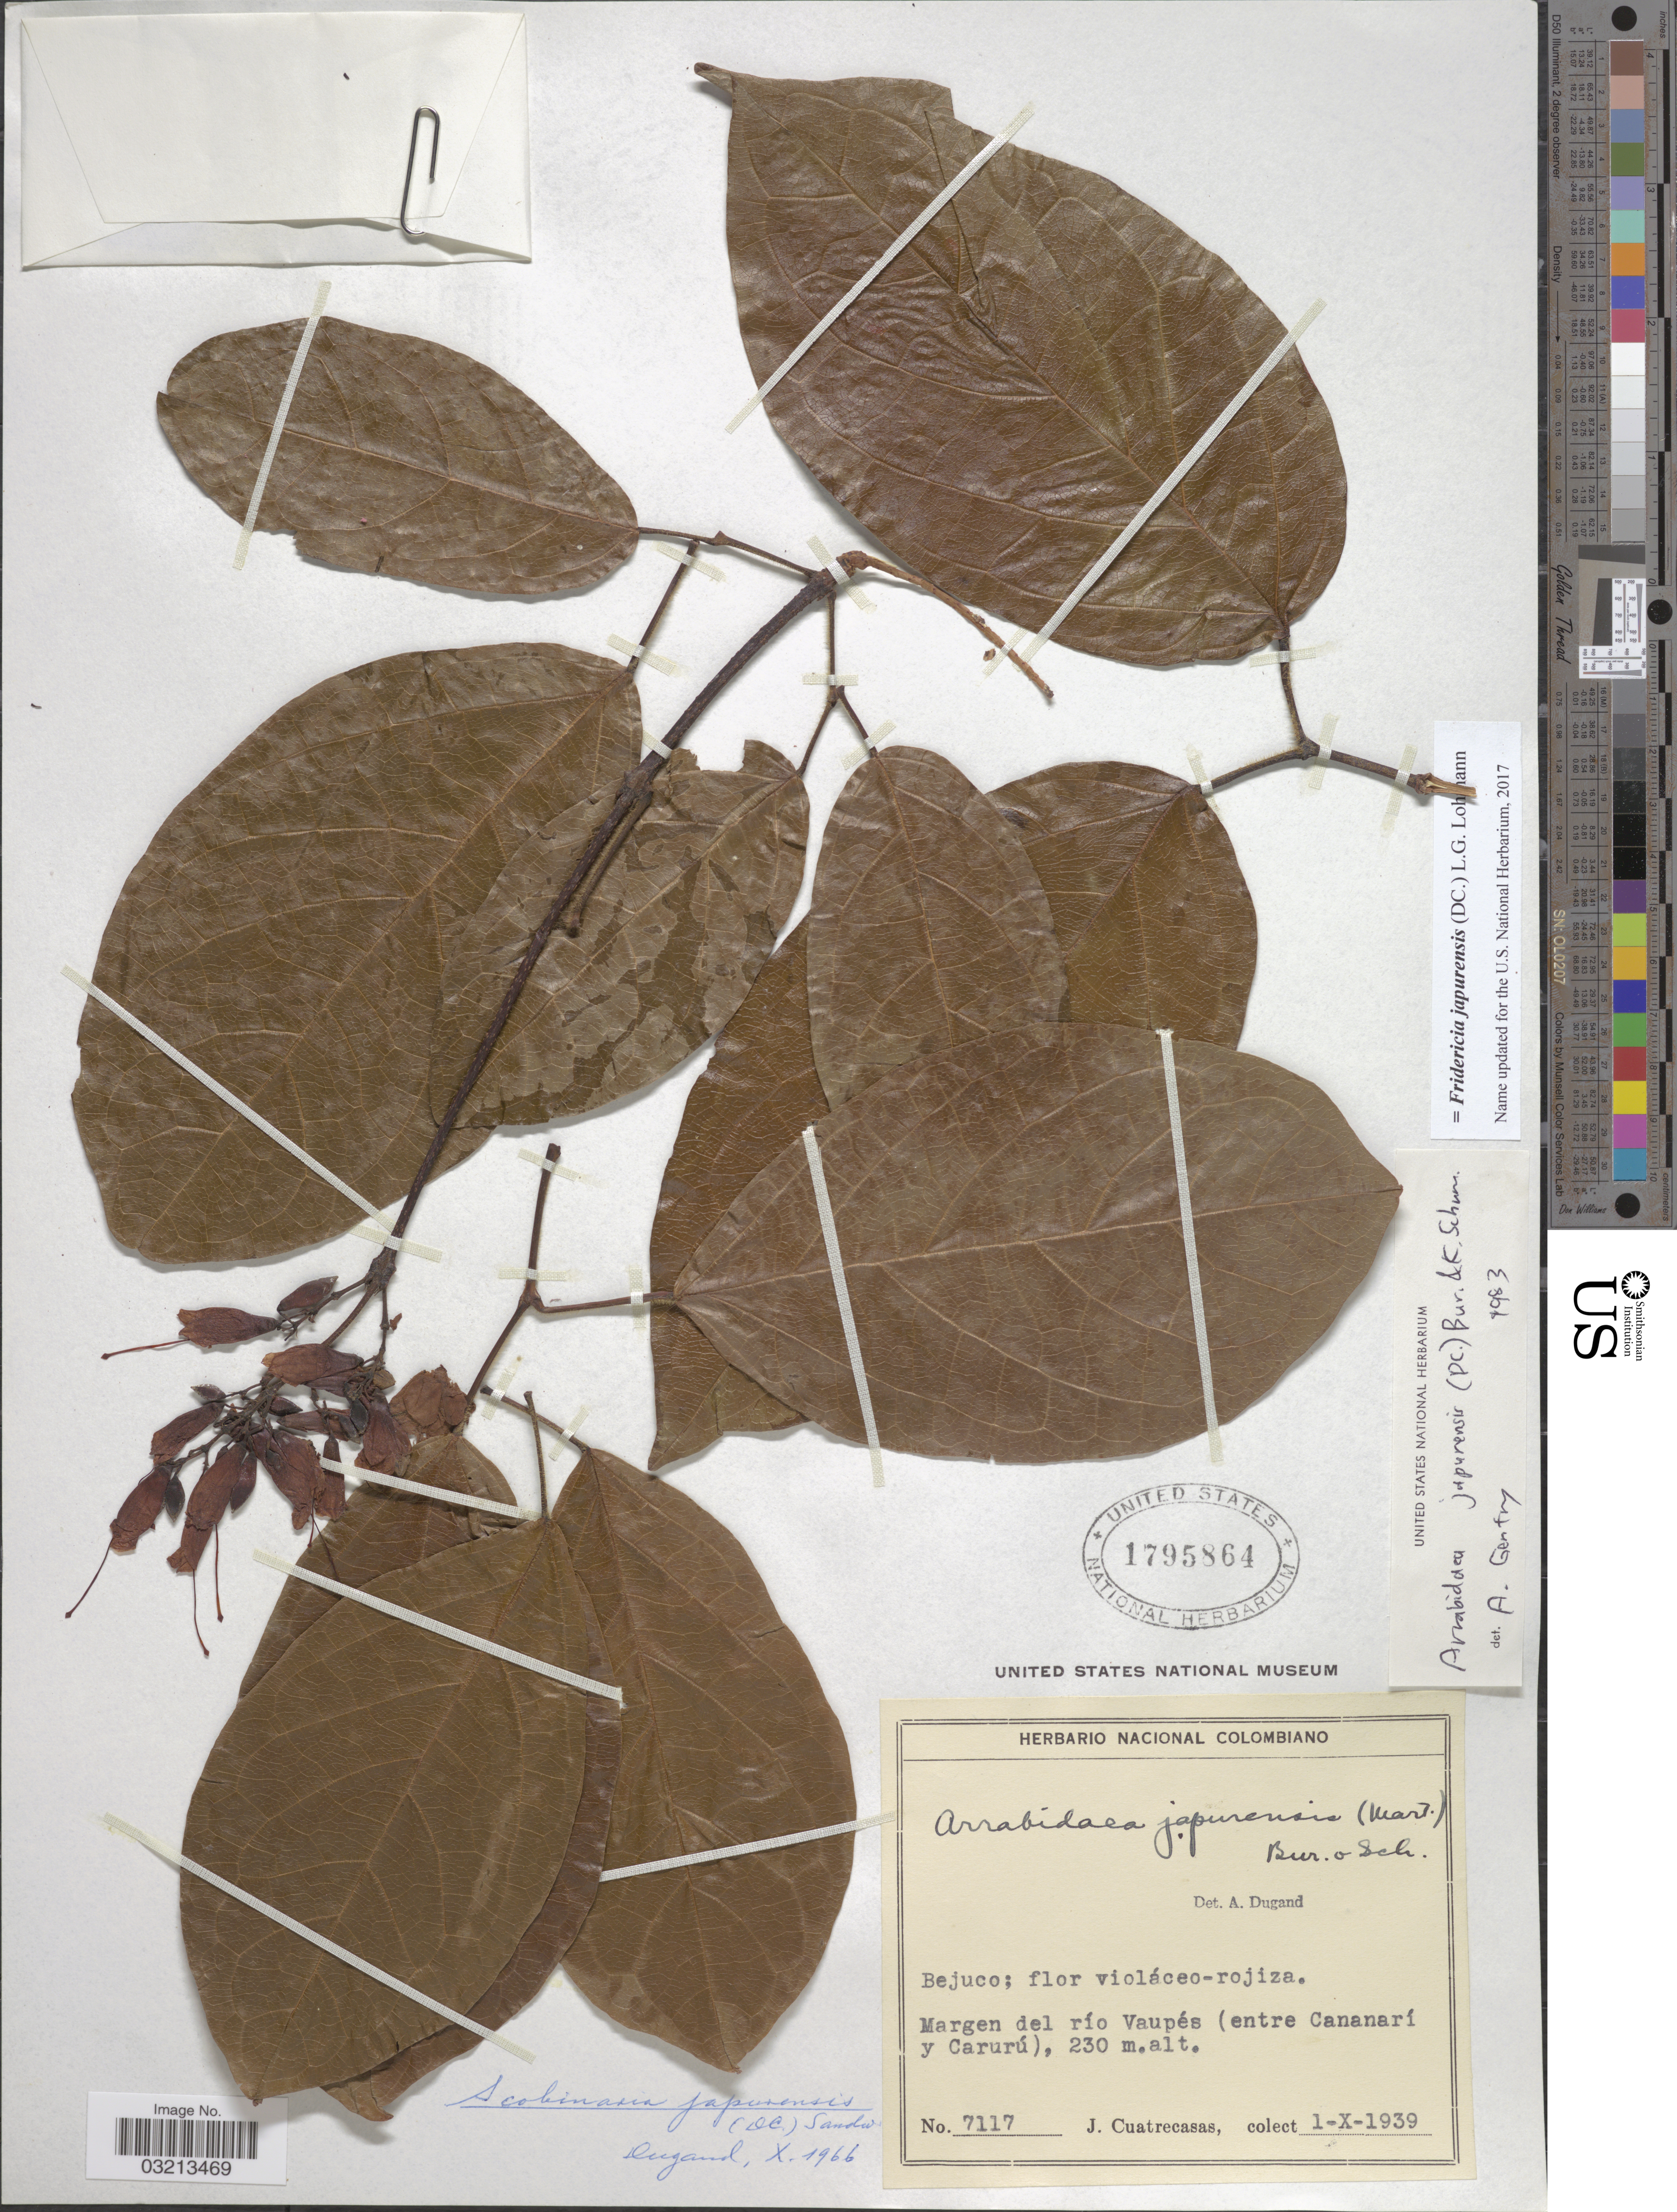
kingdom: Plantae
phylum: Tracheophyta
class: Magnoliopsida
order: Lamiales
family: Bignoniaceae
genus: Fridericia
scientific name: Fridericia japurensis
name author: (DC.) L.G. Lohmann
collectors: J. Cuatrecasas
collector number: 7117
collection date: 1939-10-01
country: Colombia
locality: Margen del río Vaupés (entre Cananarí y Carurú).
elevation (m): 230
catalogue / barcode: US 1795864